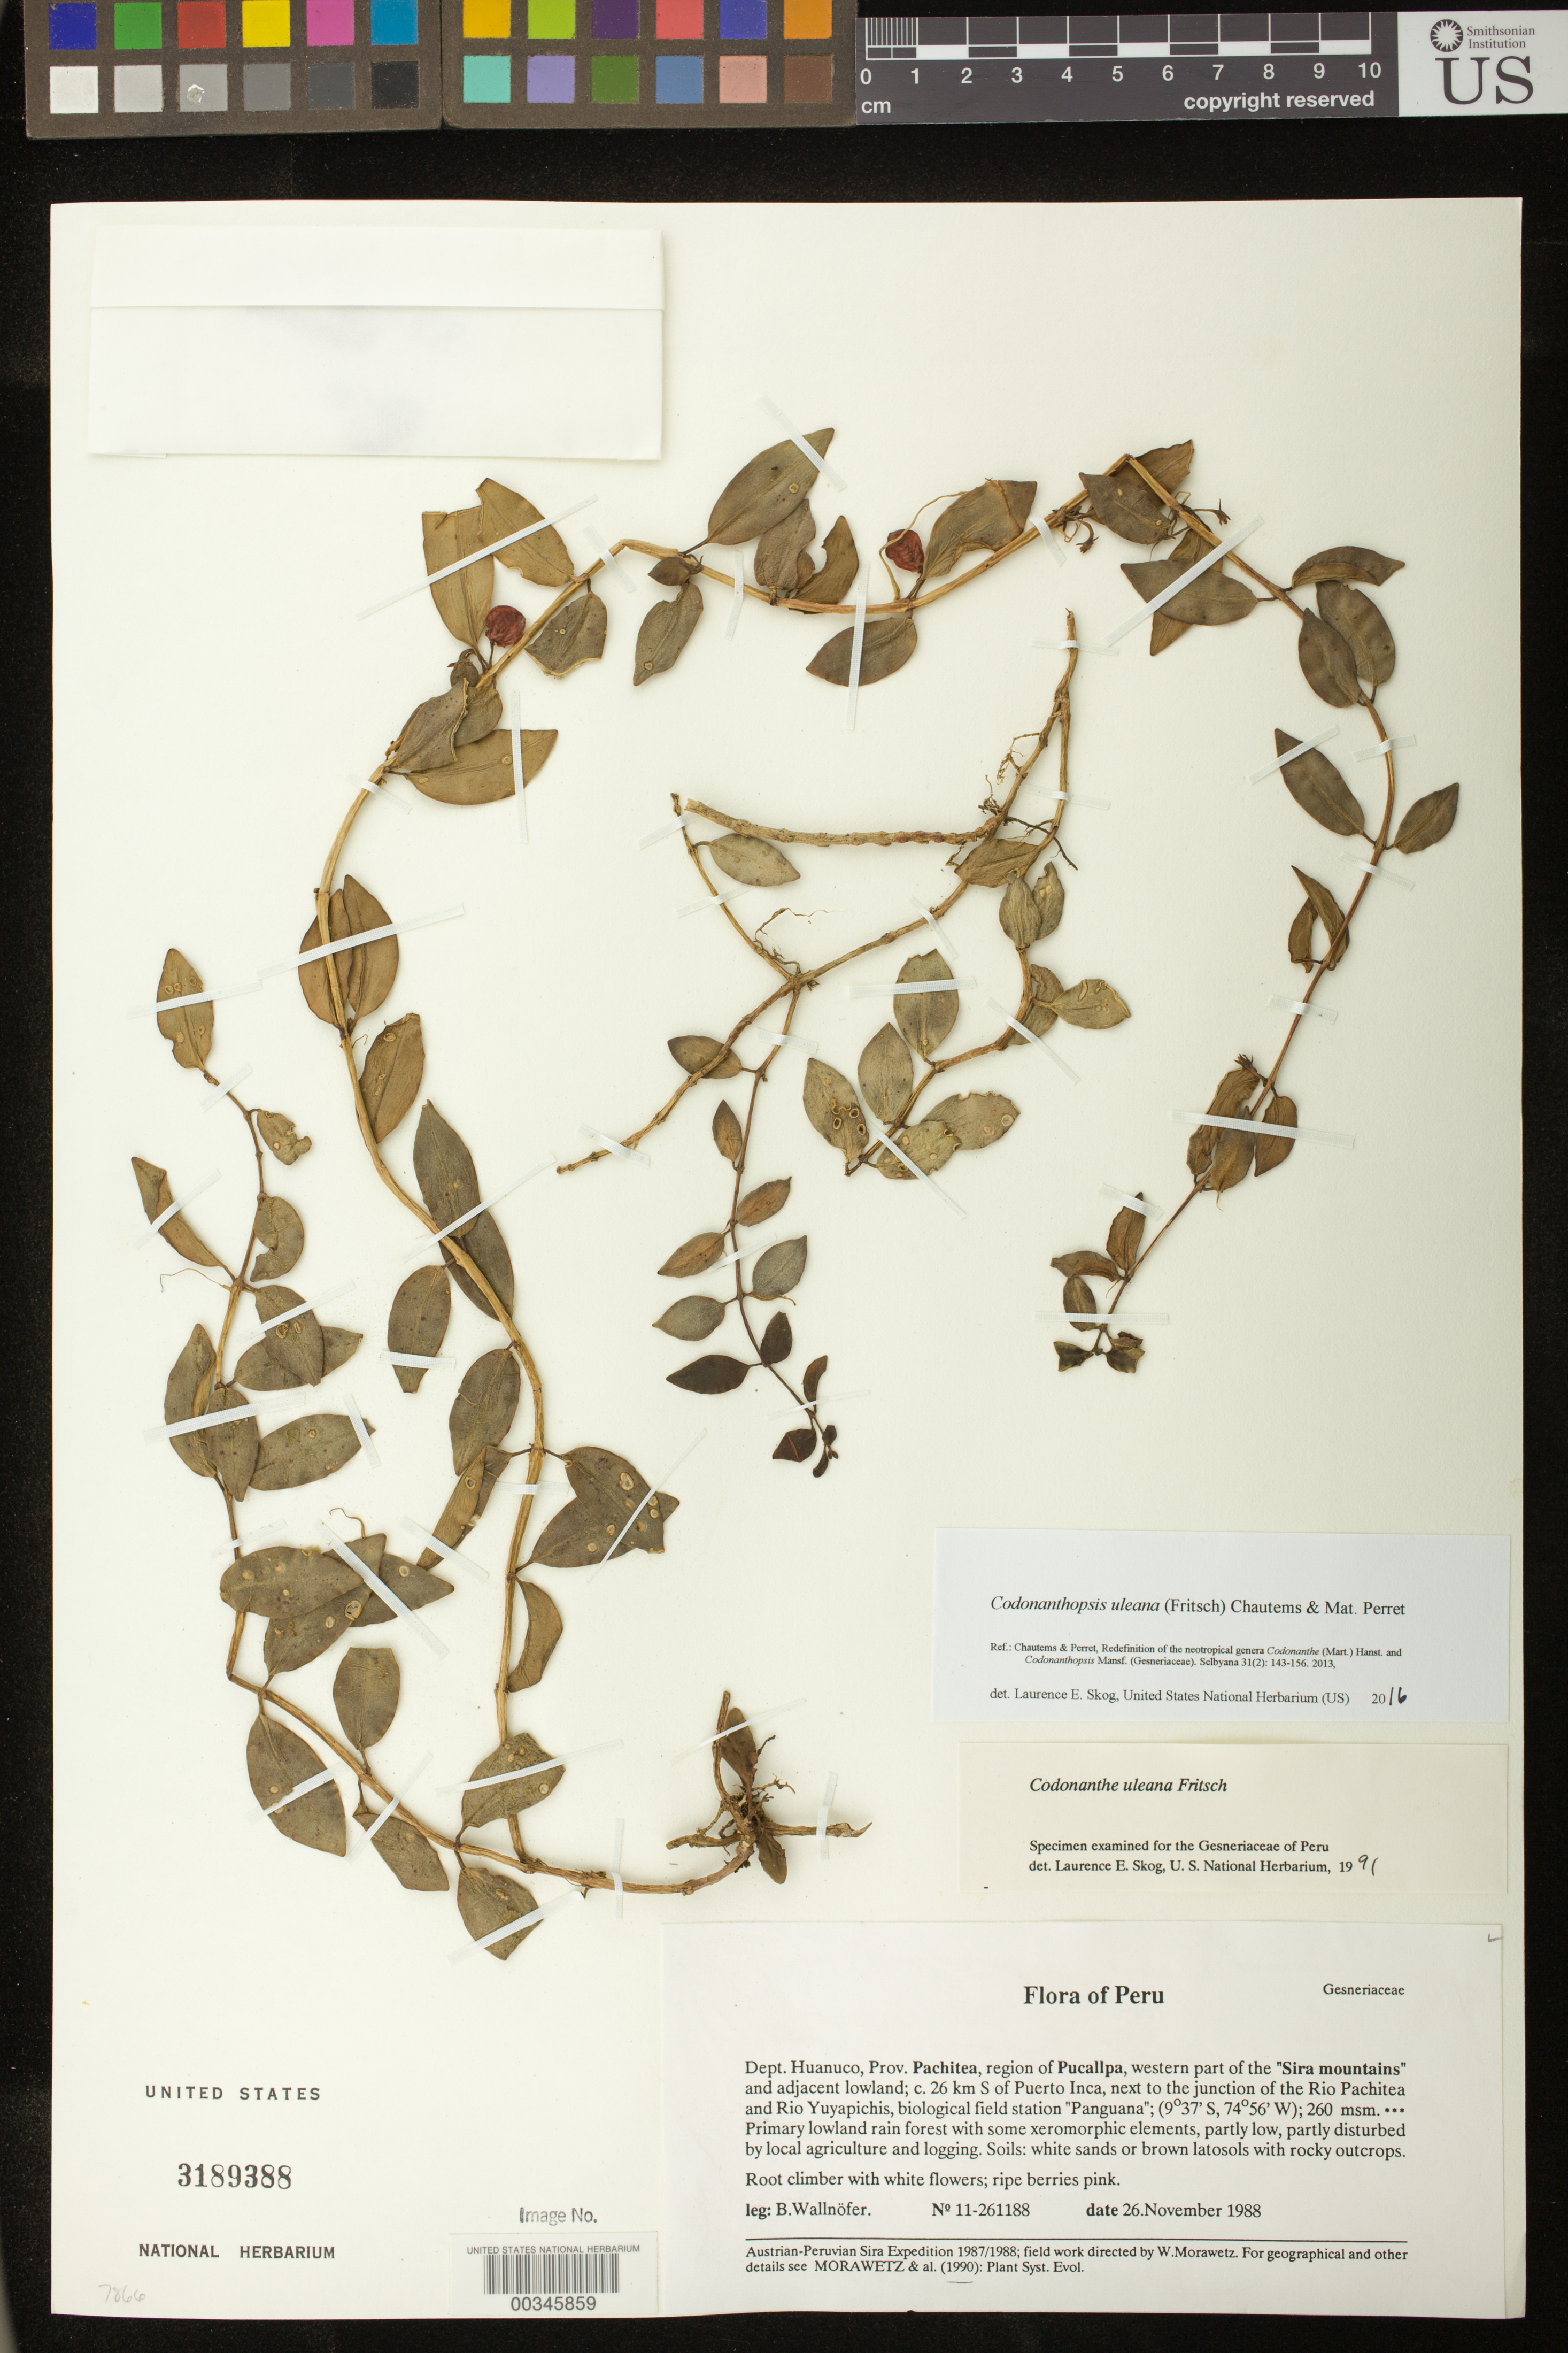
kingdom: Plantae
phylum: Tracheophyta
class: Magnoliopsida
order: Lamiales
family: Gesneriaceae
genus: Codonanthopsis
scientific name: Codonanthopsis uleana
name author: (Fritsch) Chautems & Mat.Perret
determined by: Skog, Laurence E.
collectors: B. Wallnöfer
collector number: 11- 261188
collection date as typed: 26 Nov 1988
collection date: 1988-11-26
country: Peru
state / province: Huánuco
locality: Prov. Pachitea; region of Pucallpa, western part of "Sira Mountains" and adjacent lowland; c. 26 km S ofPuerto Inca, …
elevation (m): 260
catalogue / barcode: US 3189388